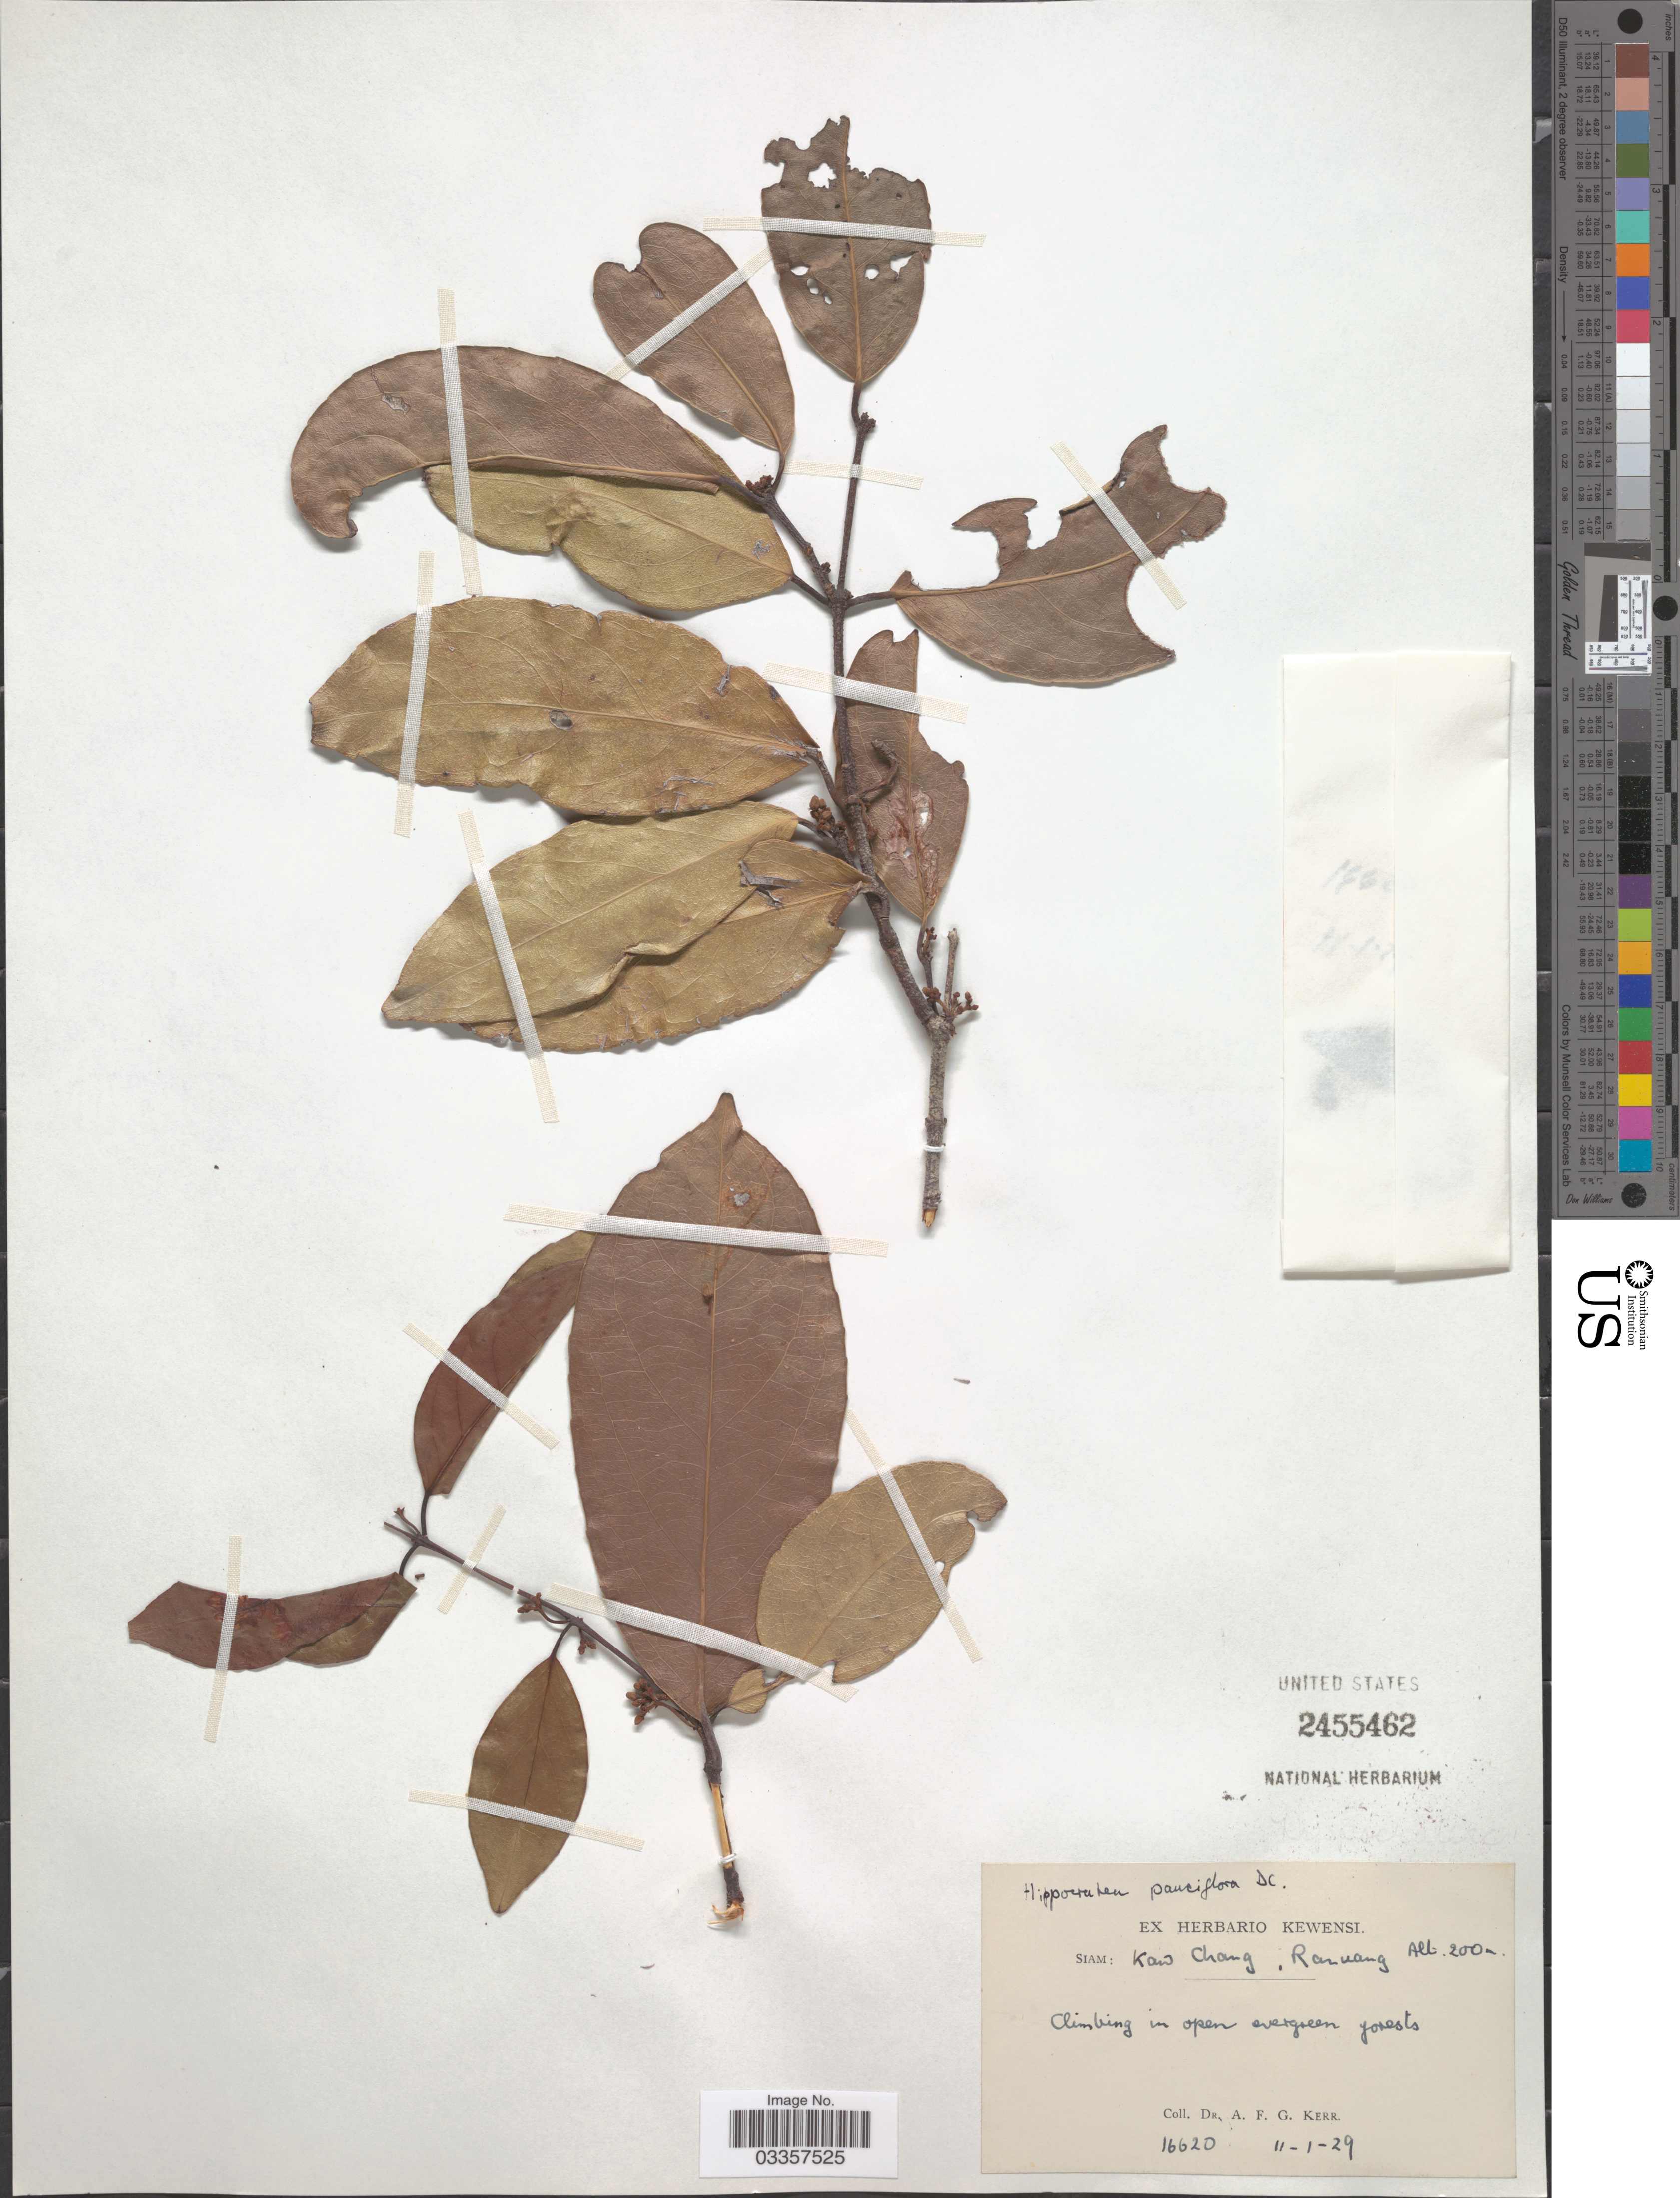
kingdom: Plantae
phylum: Tracheophyta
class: Magnoliopsida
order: Celastrales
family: Celastraceae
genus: Hippocratea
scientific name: Hippocratea pauciflora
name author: Rose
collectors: A. F. G. Kerr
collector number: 16620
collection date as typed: Transcribed d/m/y: 11/1/29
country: Thailand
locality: Siam: Kaw Chang, Ranuang [interpreted].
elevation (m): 200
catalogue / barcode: US 2455462